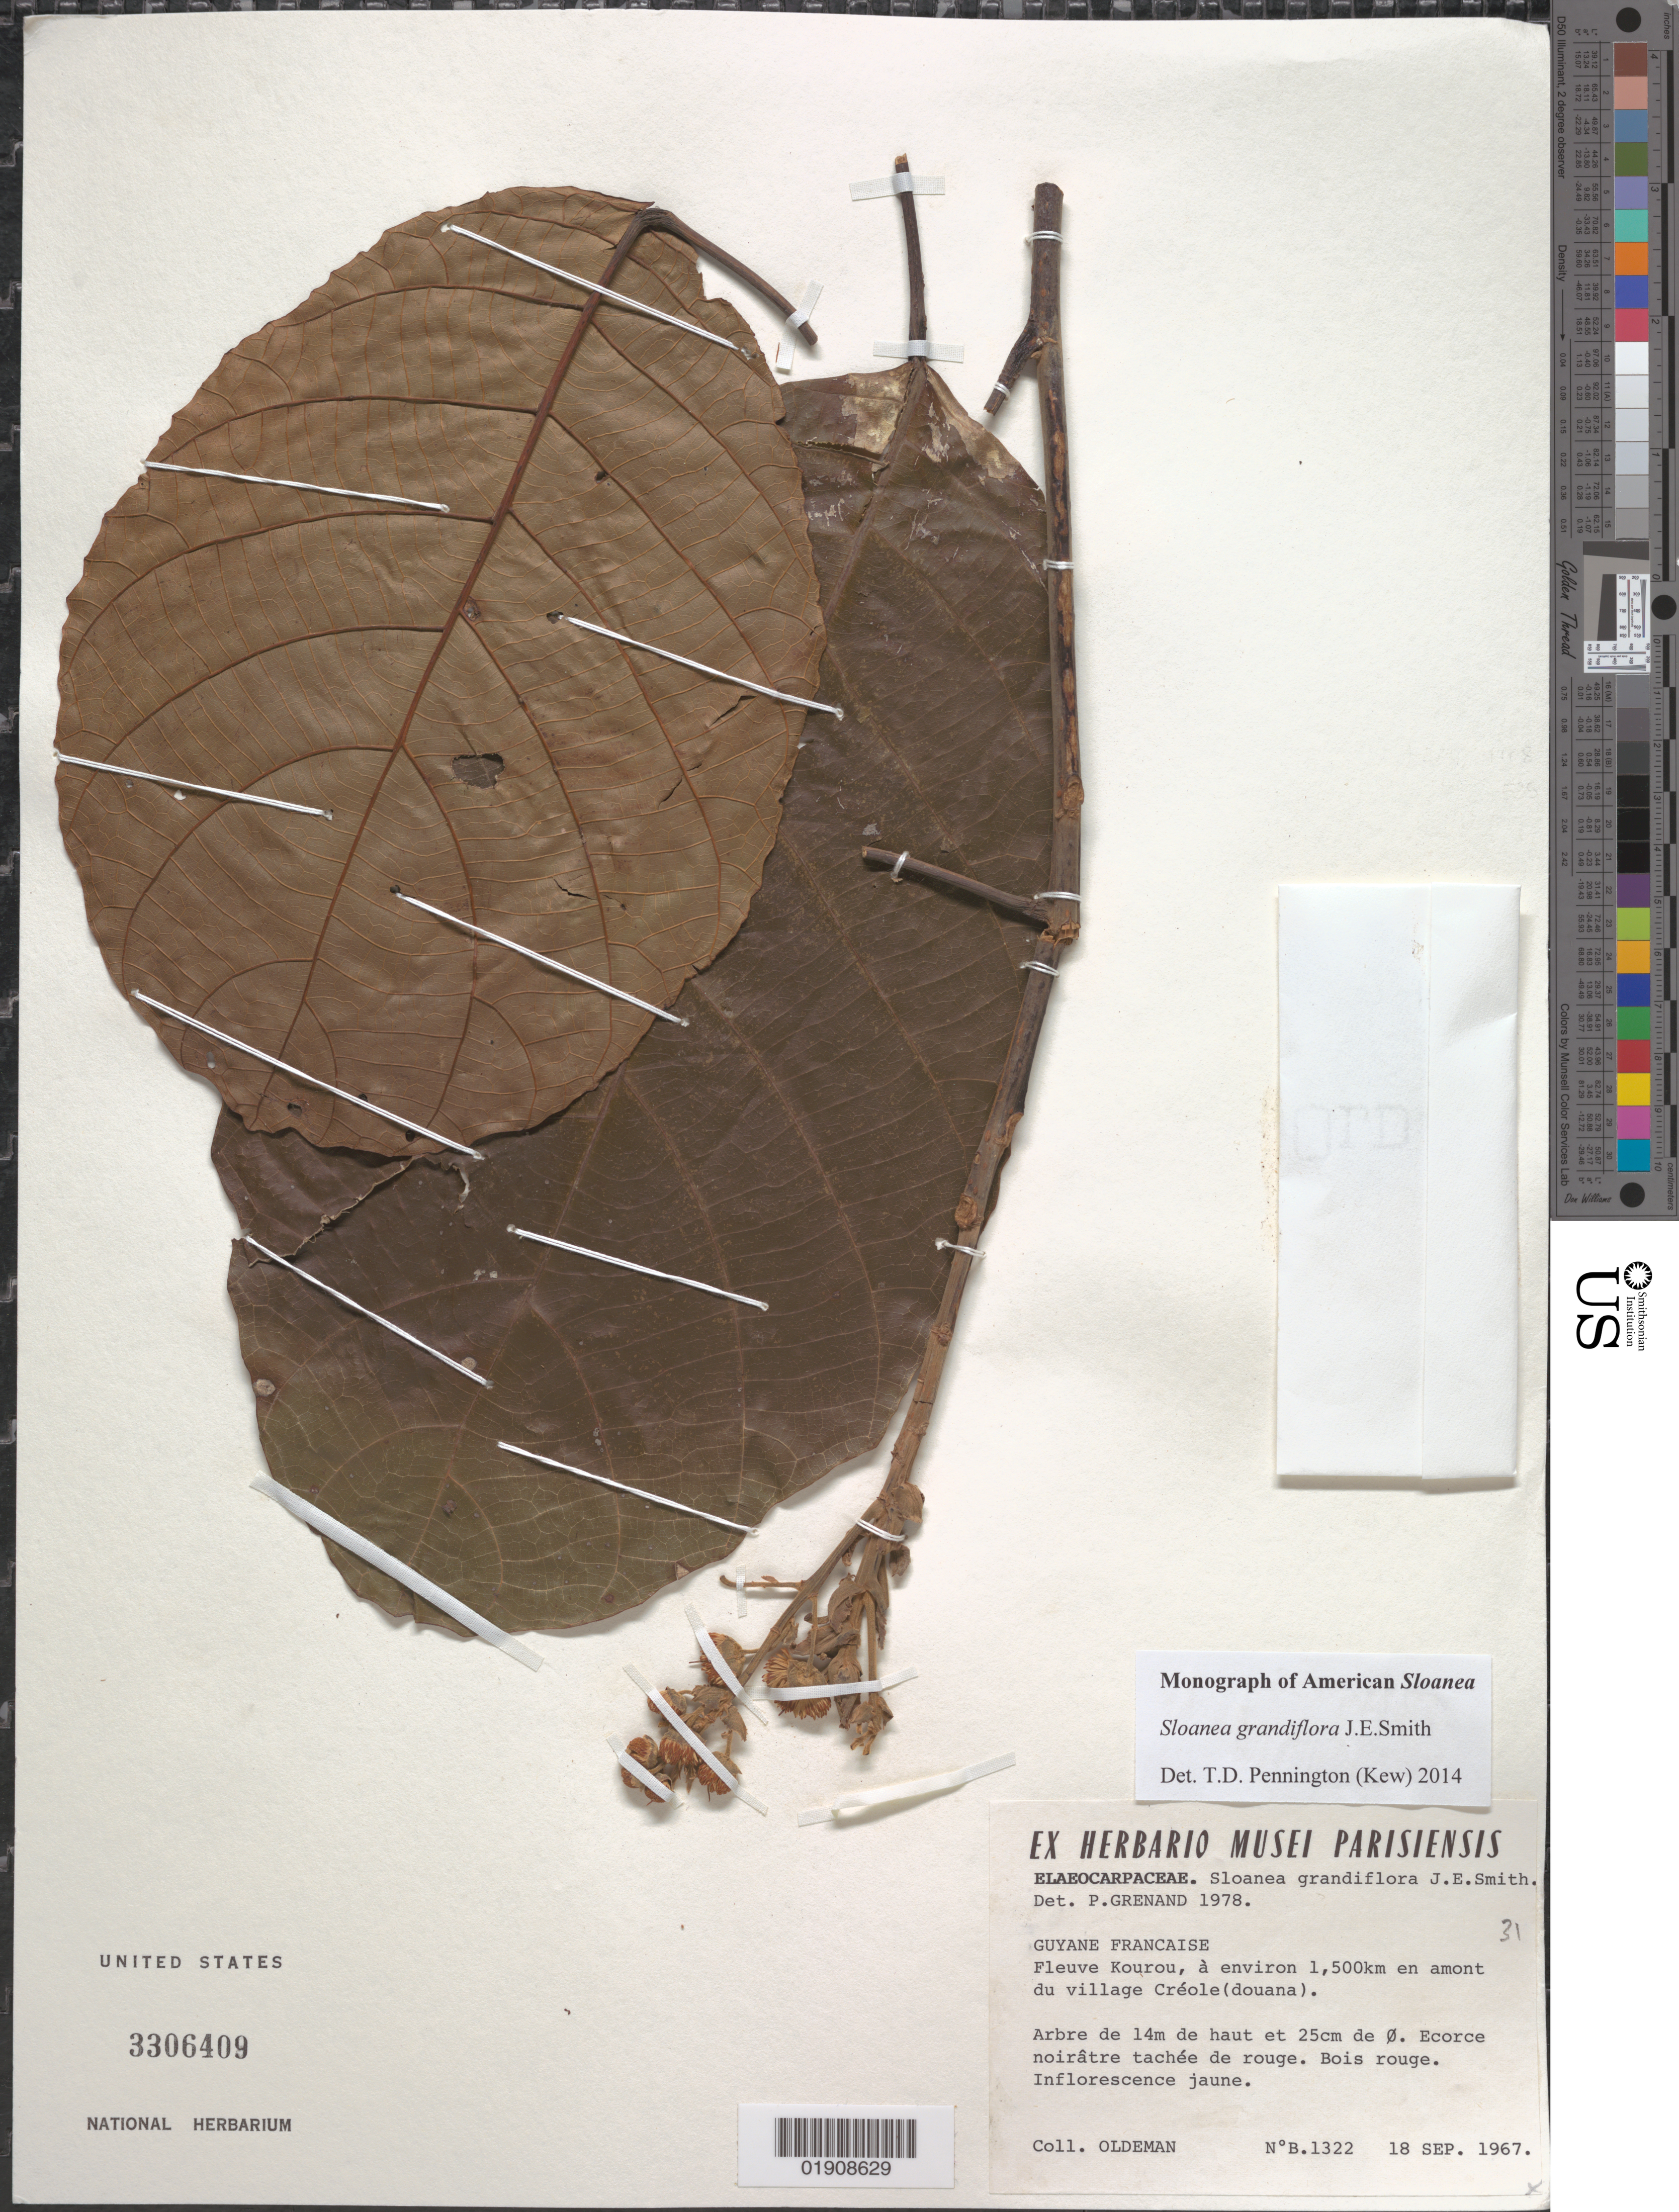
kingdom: Plantae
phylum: Tracheophyta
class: Magnoliopsida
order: Oxalidales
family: Elaeocarpaceae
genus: Sloanea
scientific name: Sloanea grandiflora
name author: Sm.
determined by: Pennington, T. D., (K)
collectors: R. Oldeman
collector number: B1322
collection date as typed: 18-Sep-67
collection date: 1967-09-18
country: French Guiana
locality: Fleuve Kourou, a environ 1500 km en amont du village Créole (douane)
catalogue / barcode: US 3306409